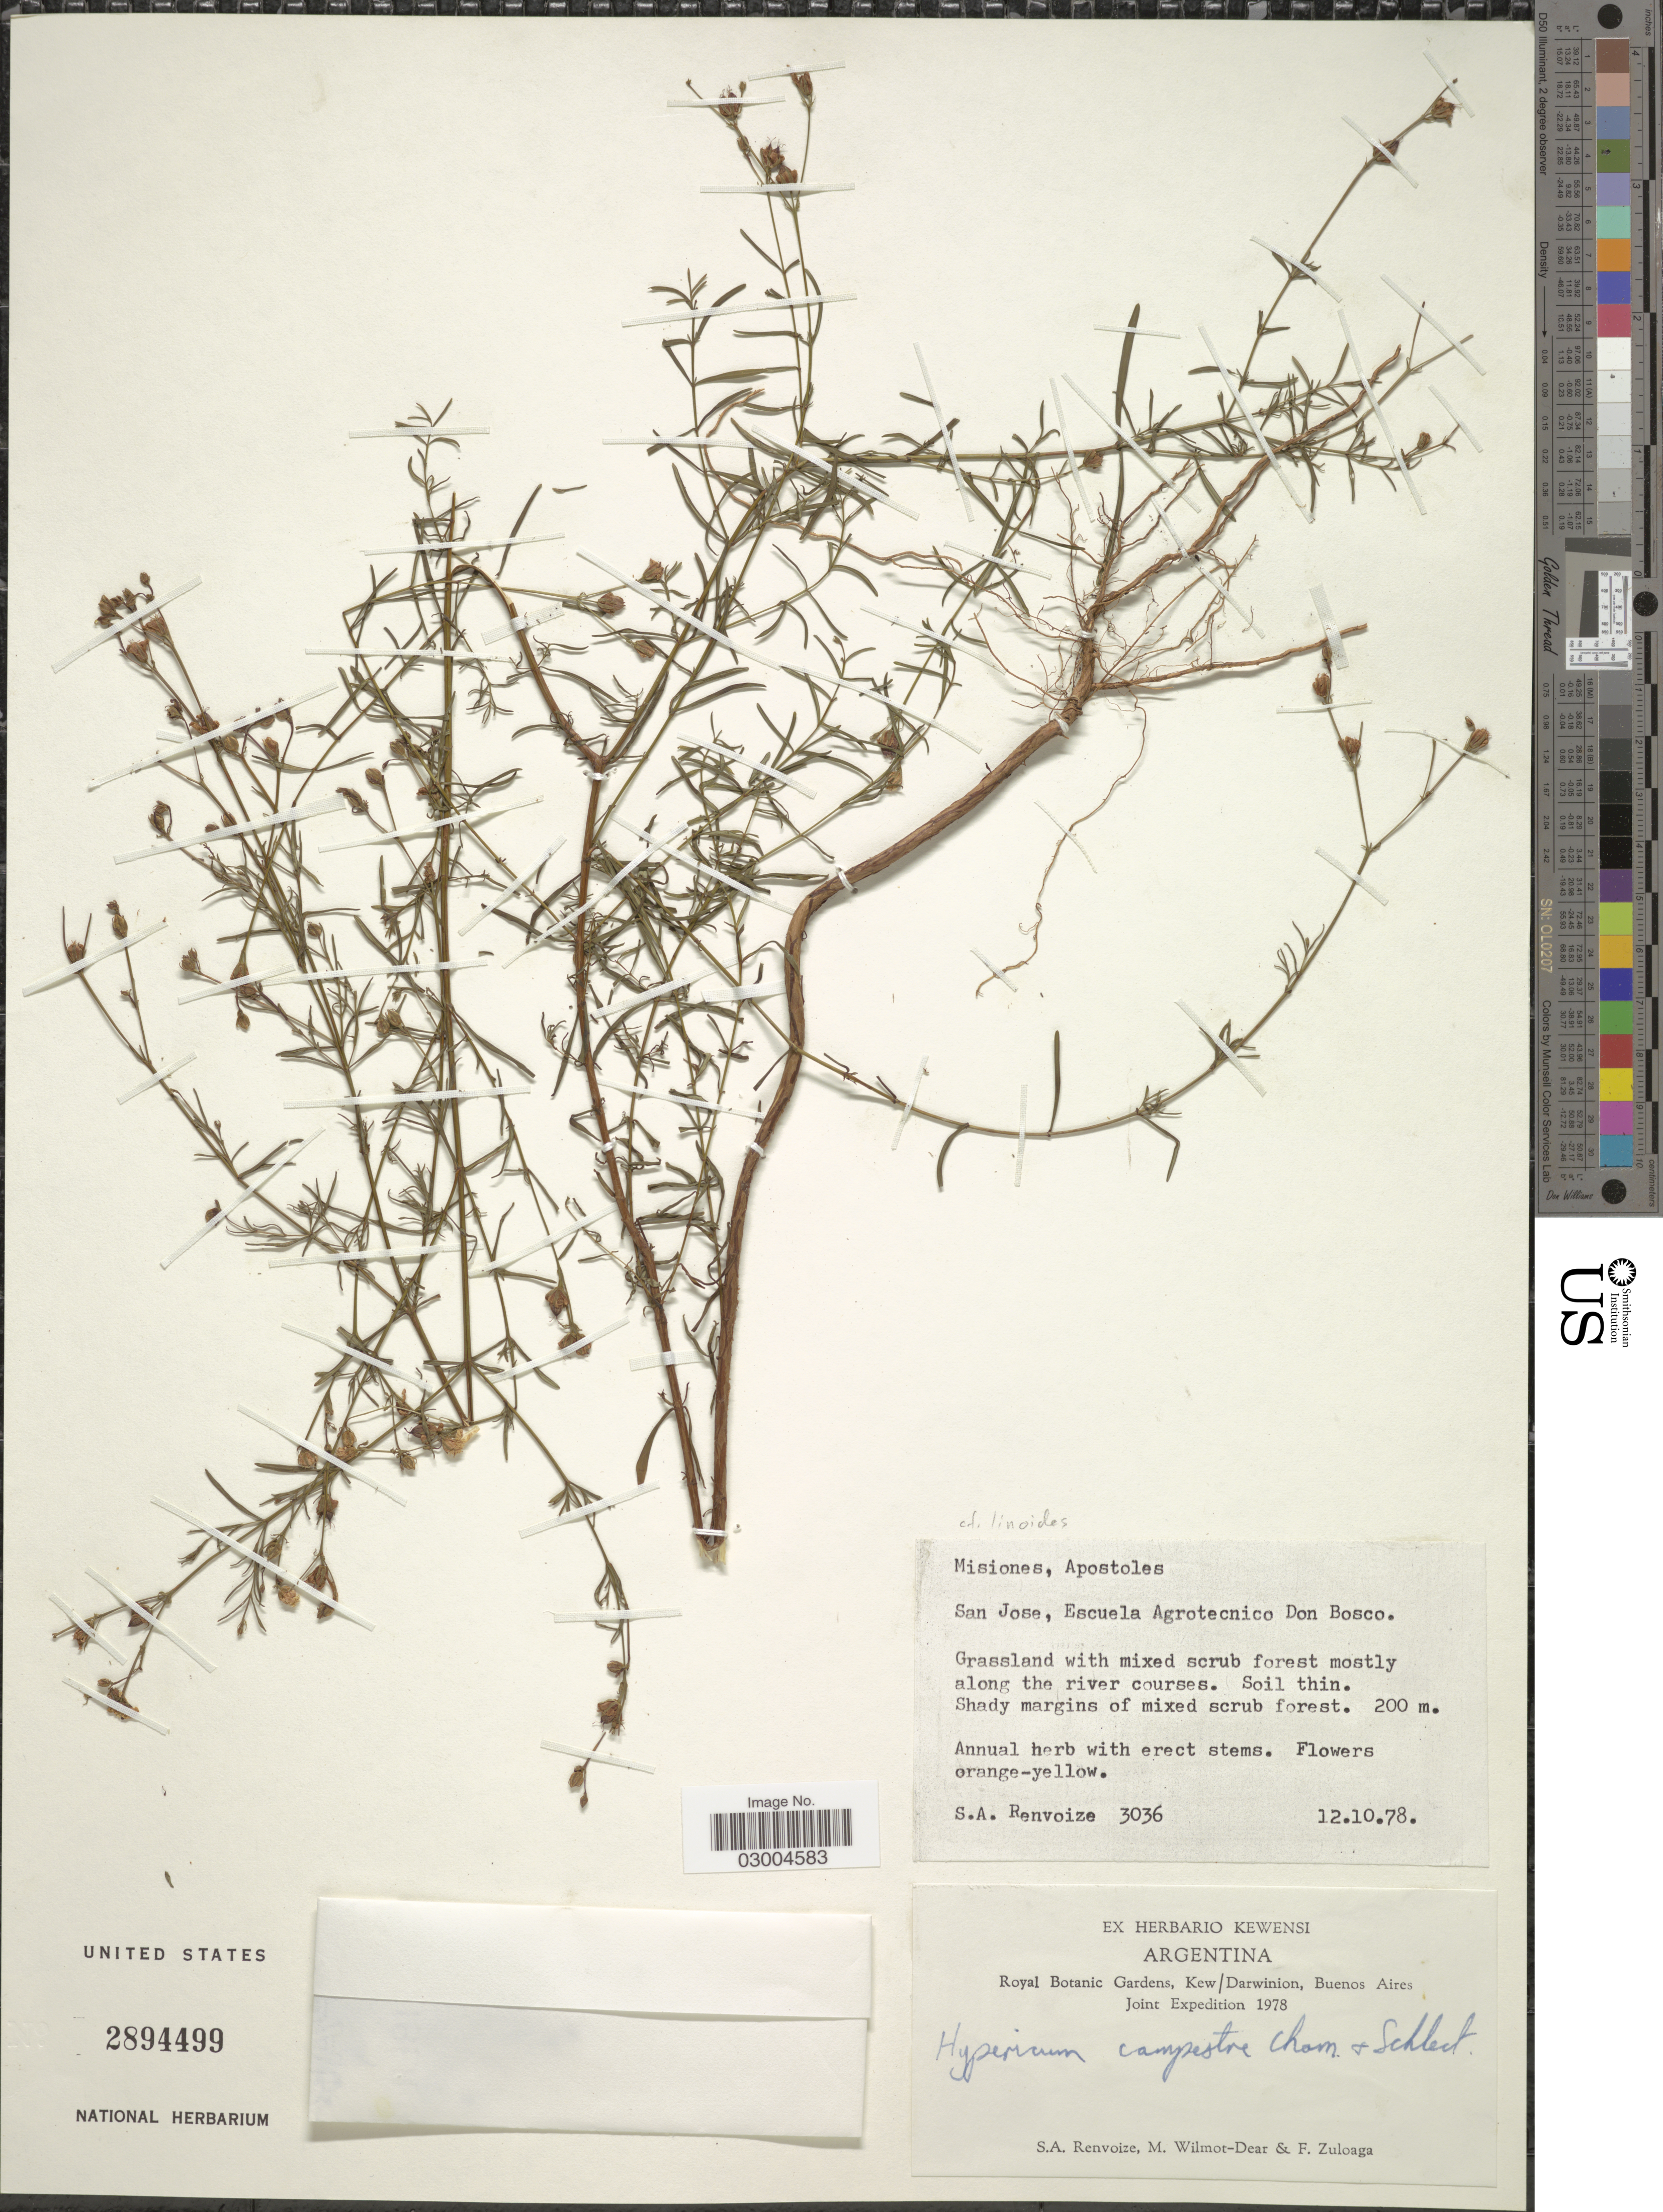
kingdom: Plantae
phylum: Tracheophyta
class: Magnoliopsida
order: Malpighiales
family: Hypericaceae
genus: Hypericum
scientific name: Hypericum linoides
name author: A. St.-Hil.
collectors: S. A. Renvoize, M. Wilmot-Dear & F. Zuloaga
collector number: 3036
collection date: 1978-10-12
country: Argentina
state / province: Misiones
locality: Apostoles. San Jose, Escuela Agrotecnico Don Bosco.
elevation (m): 200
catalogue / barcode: US 2894499